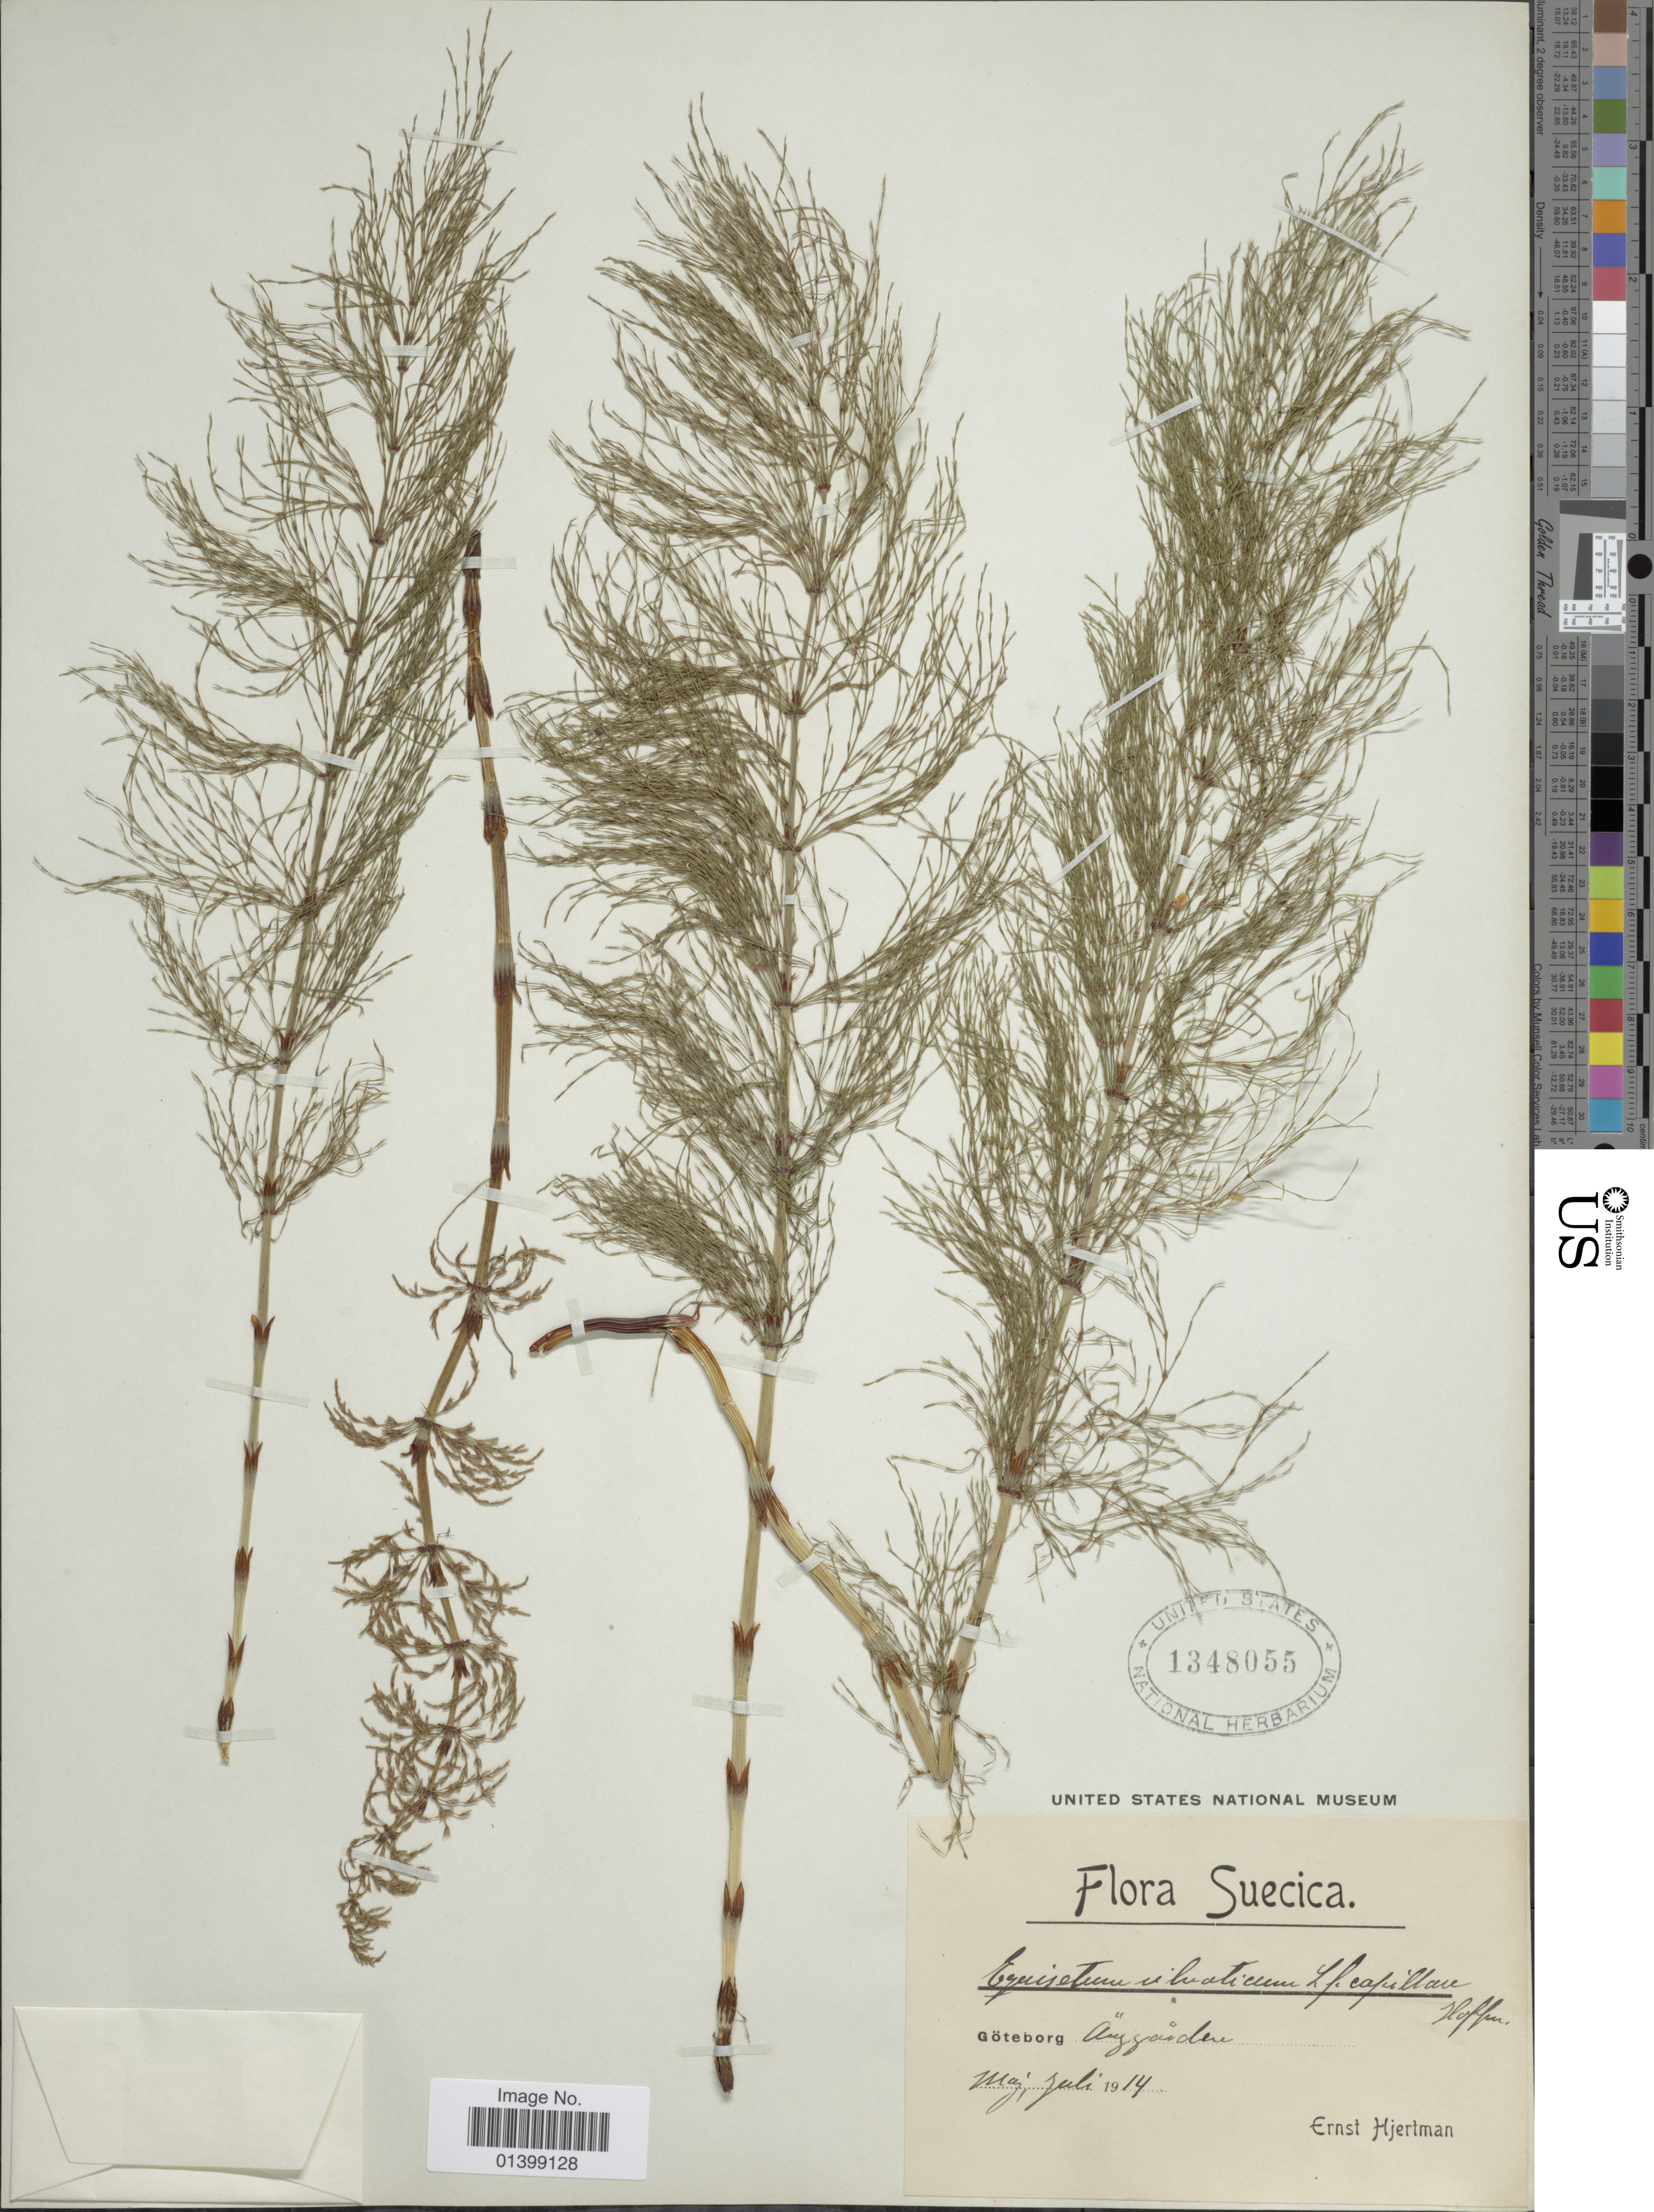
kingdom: Plantae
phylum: Tracheophyta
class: Polypodiopsida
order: Equisetales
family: Equisetaceae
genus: Equisetum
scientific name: Equisetum sylvaticum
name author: L.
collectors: E. Hjertman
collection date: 1914-05,1914-07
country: Sweden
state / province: Västra Götaland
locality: Göteborg, Änggården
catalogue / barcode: US 1348055